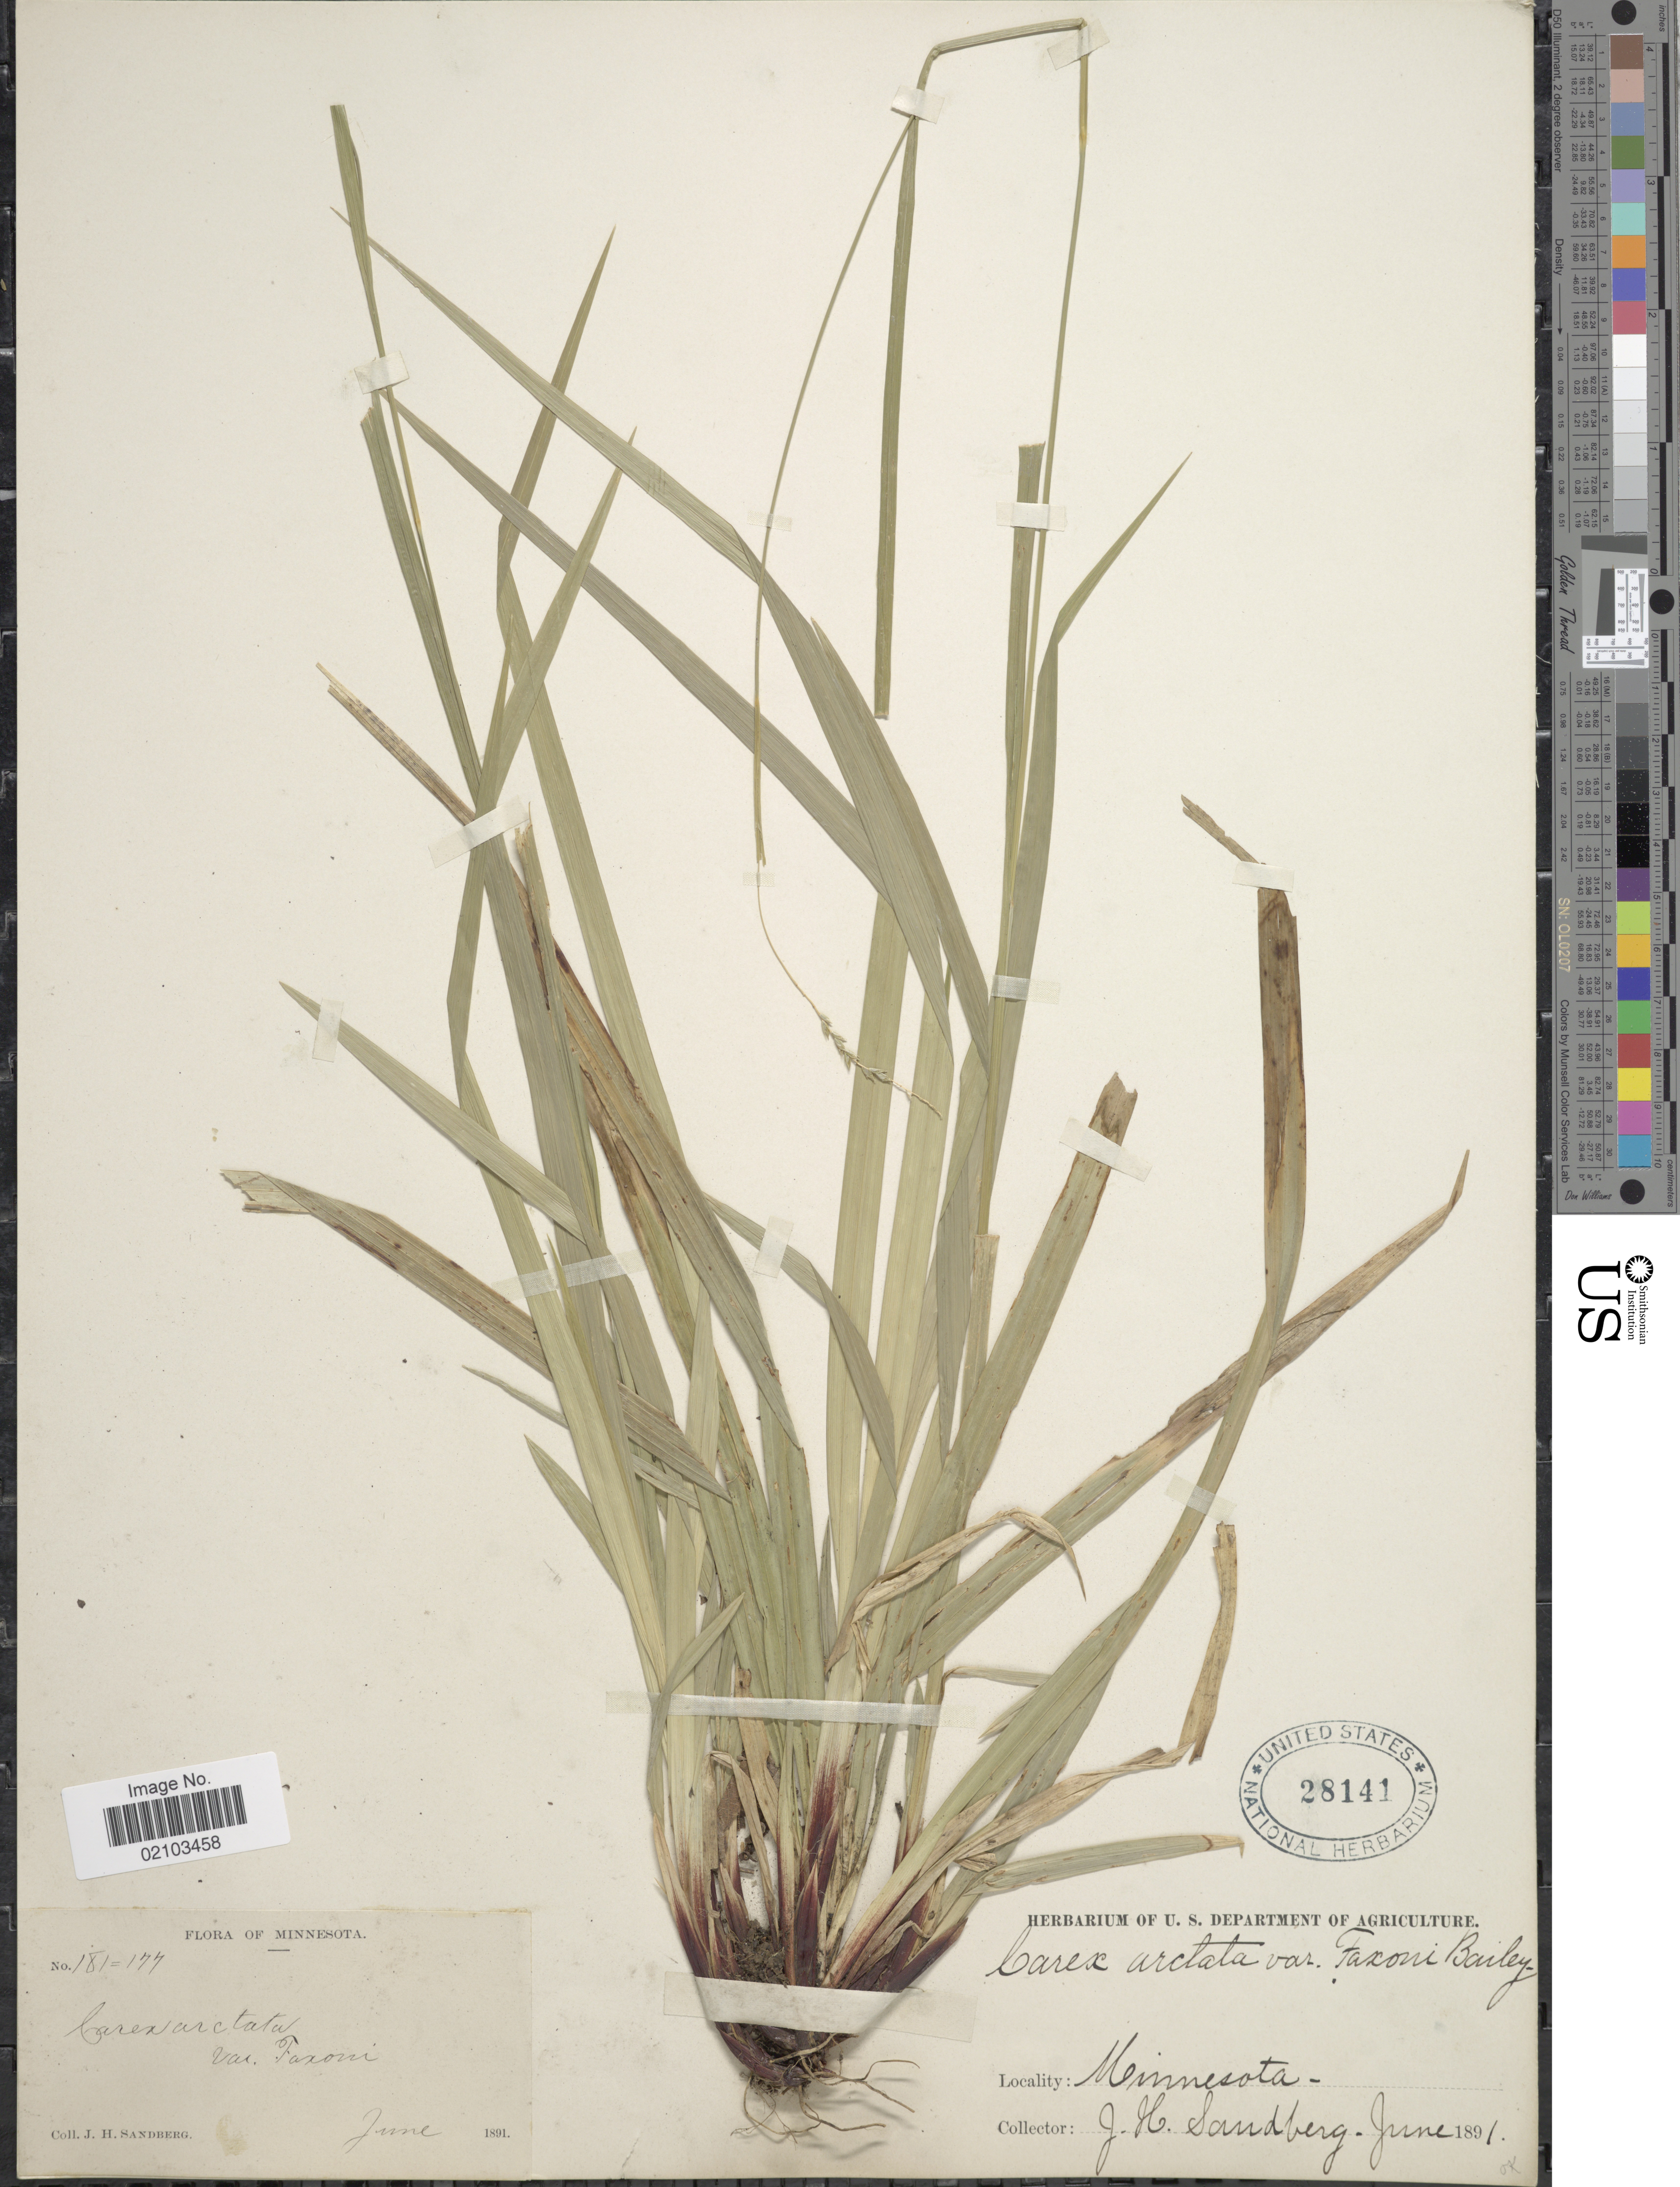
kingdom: Plantae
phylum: Tracheophyta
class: Liliopsida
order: Poales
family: Cyperaceae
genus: Carex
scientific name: Carex arctata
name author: Boott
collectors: J. H. Sandberg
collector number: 181=177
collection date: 1891-06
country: United States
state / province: Minnesota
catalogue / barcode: US 28141